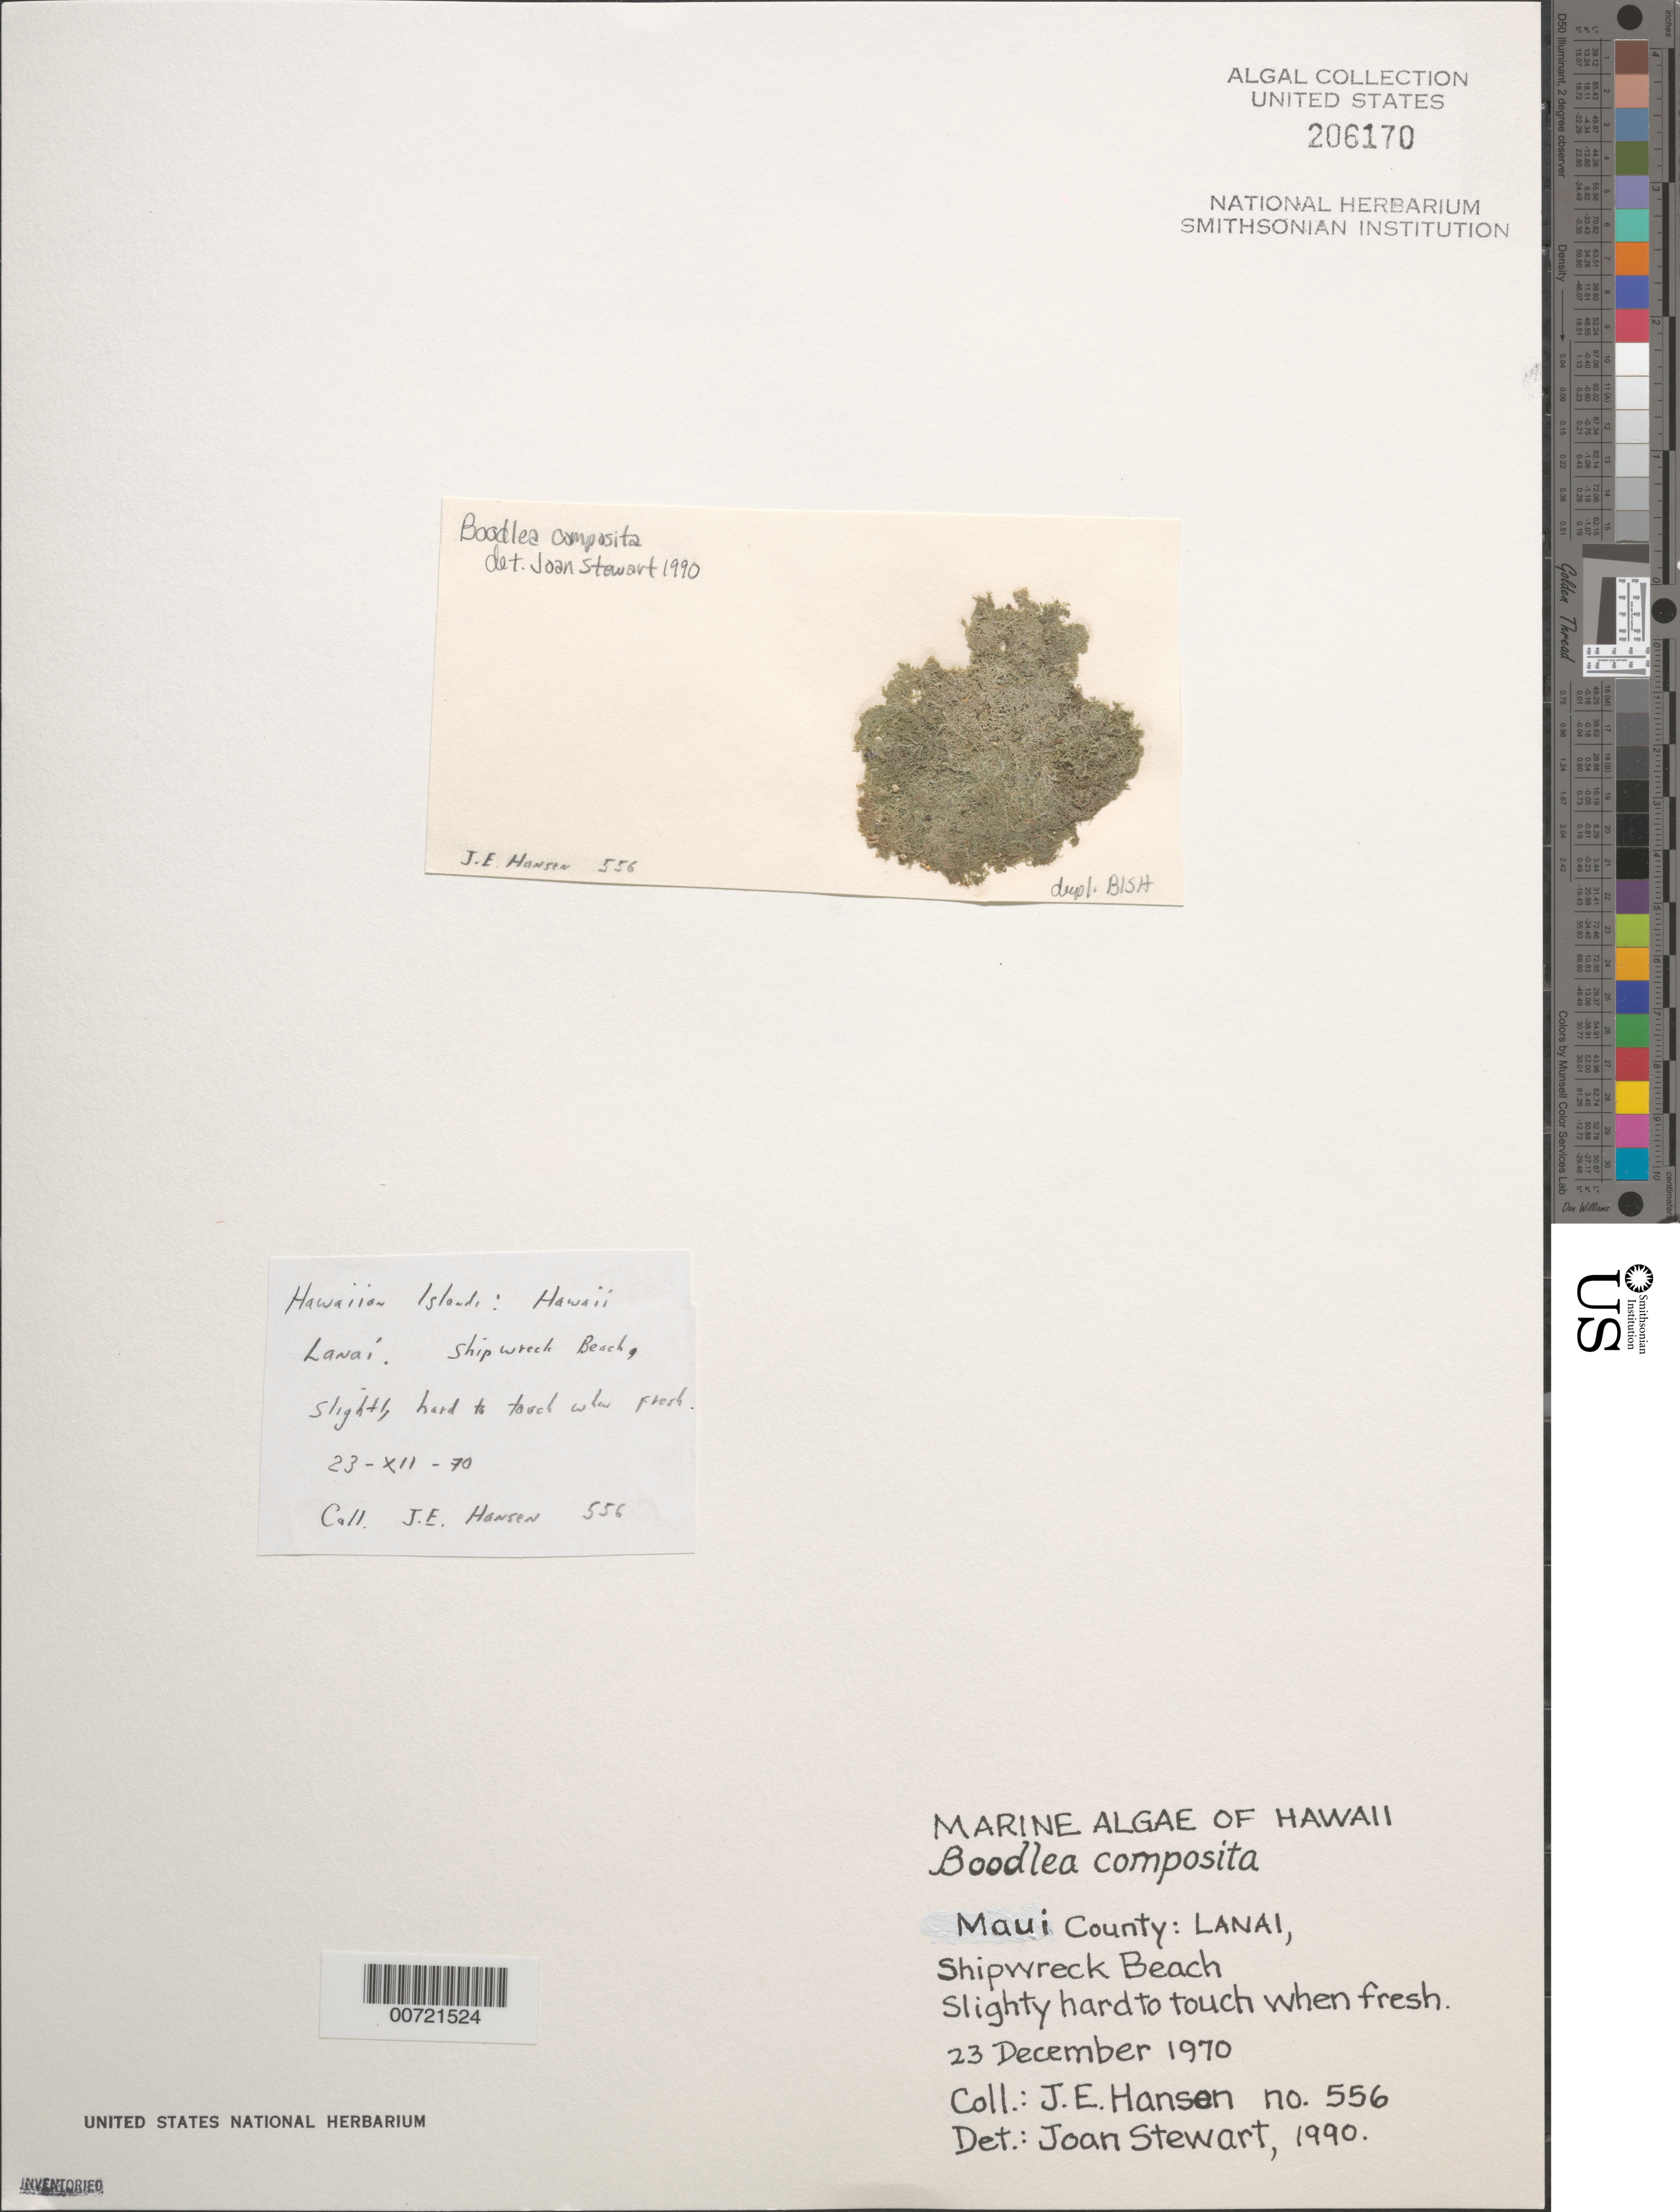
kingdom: Plantae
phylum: Chlorophyta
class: Ulvophyceae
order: Siphonocladales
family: Boodleaceae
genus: Boodlea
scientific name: Boodlea composita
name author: (Harv.) F. Brand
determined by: Stewart, Joan G.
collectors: J. Hansen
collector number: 556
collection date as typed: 23 Dec 1970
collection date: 1970-12-23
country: United States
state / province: Hawaii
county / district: Maui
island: Lana'i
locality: Shipwreck Beach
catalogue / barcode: US 206170